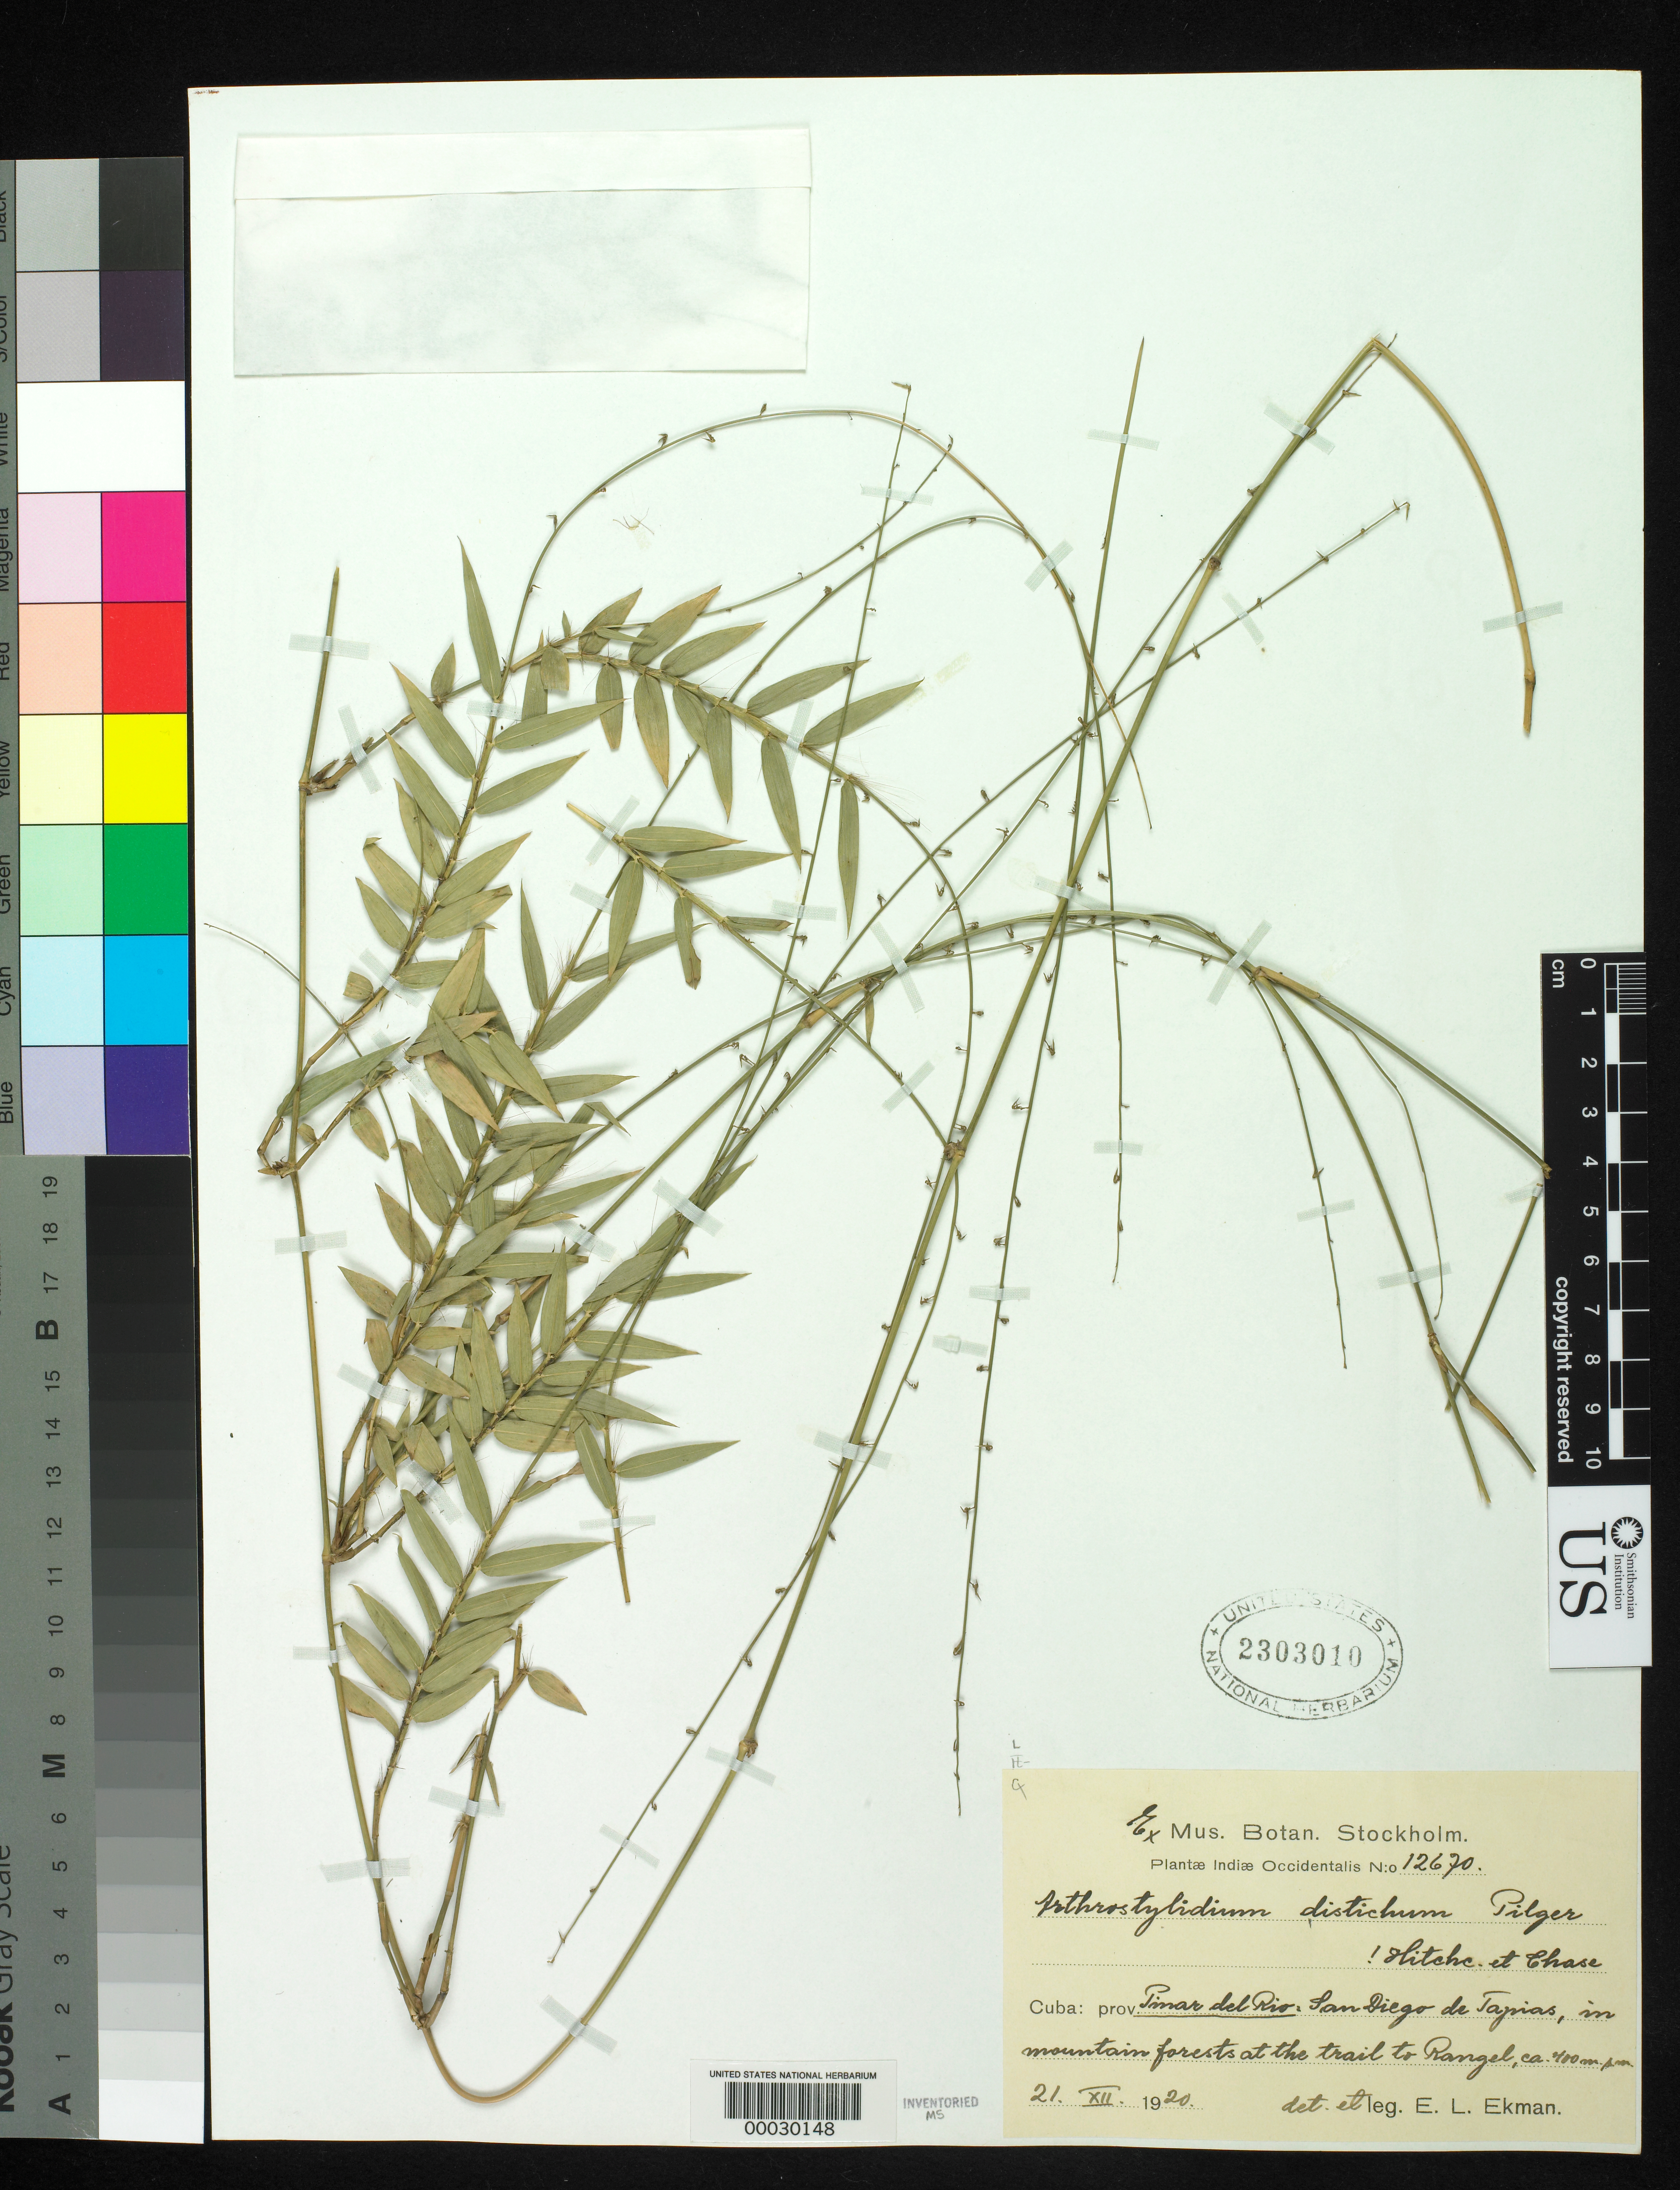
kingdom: Plantae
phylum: Tracheophyta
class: Liliopsida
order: Poales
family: Poaceae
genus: Arthrostylidium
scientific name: Arthrostylidium distichum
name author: Pilg. in Urb.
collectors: E. L. Ekman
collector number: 12670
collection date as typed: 21 Dec 1920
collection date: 1920-12-21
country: Cuba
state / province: Pinar del Río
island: Greater Antilles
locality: San diego de tapias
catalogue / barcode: US 2303010